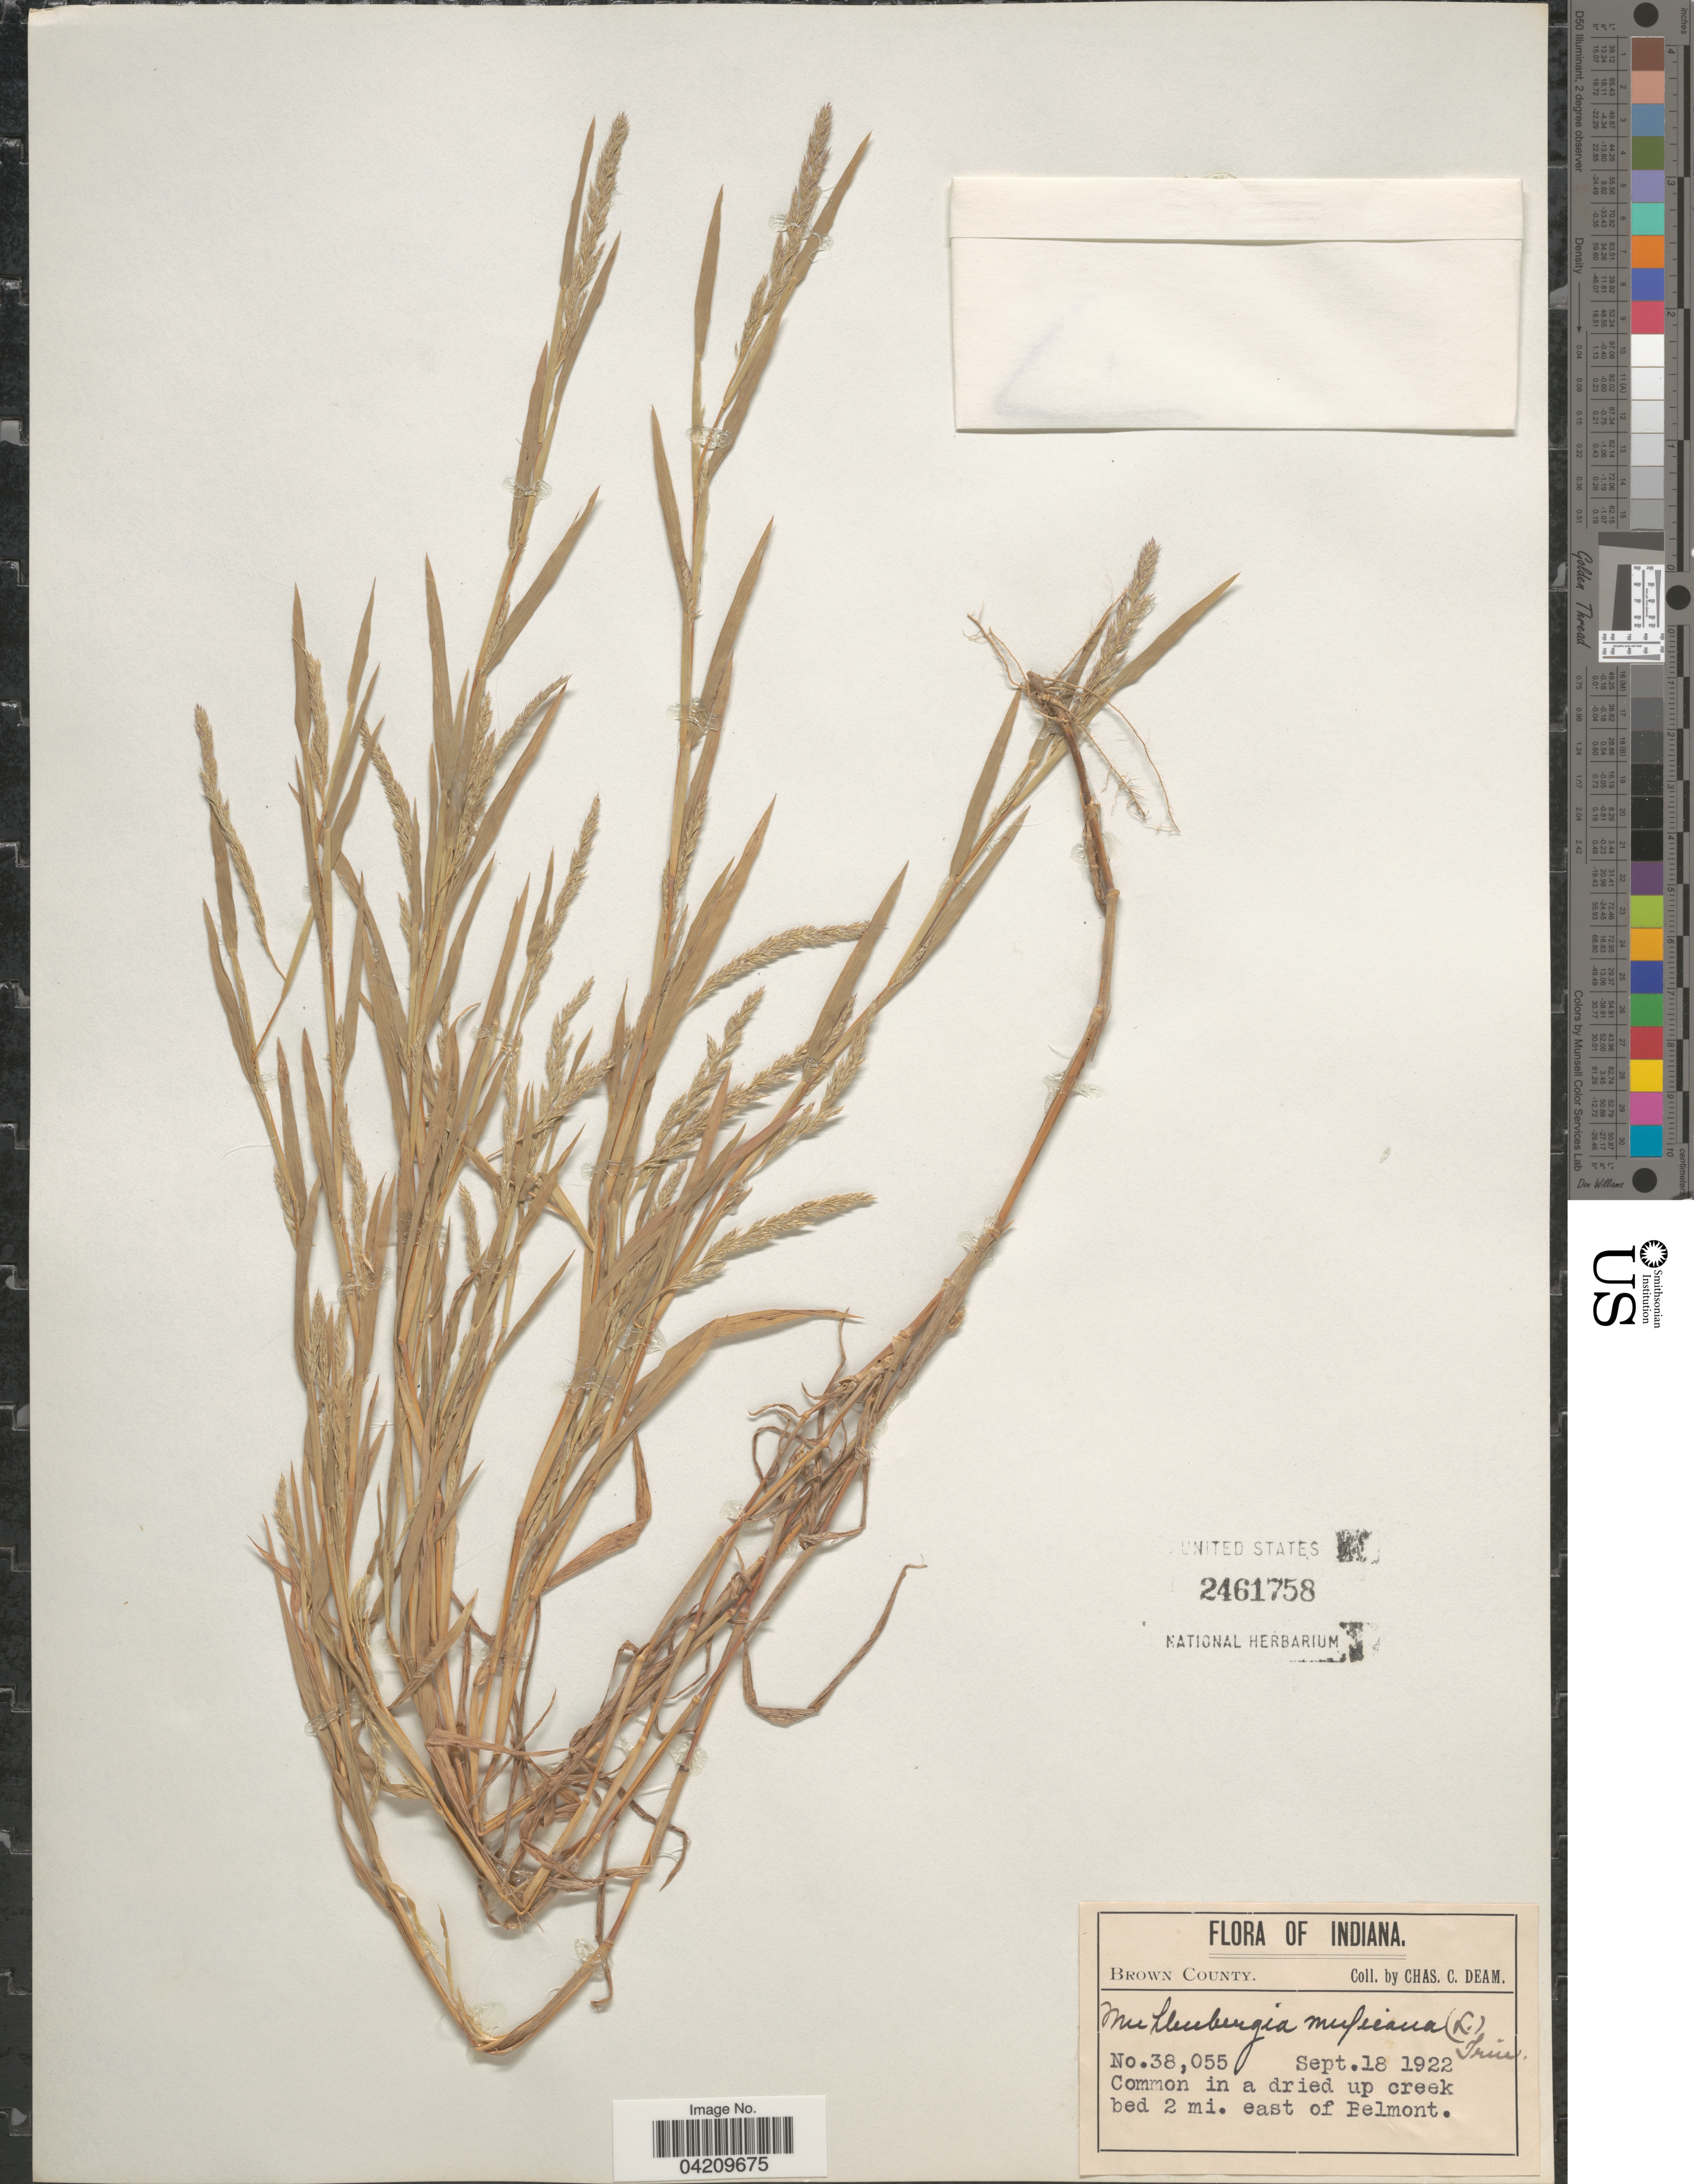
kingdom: Plantae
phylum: Tracheophyta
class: Liliopsida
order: Poales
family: Poaceae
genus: Muhlenbergia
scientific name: Muhlenbergia mexicana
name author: (L.) Trin.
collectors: C. C. Deam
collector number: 38055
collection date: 1922-09-18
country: United States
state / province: Indiana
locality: Brown County. In a dried up creek bed 2 mi. east of Belmont.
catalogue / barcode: US 2461758